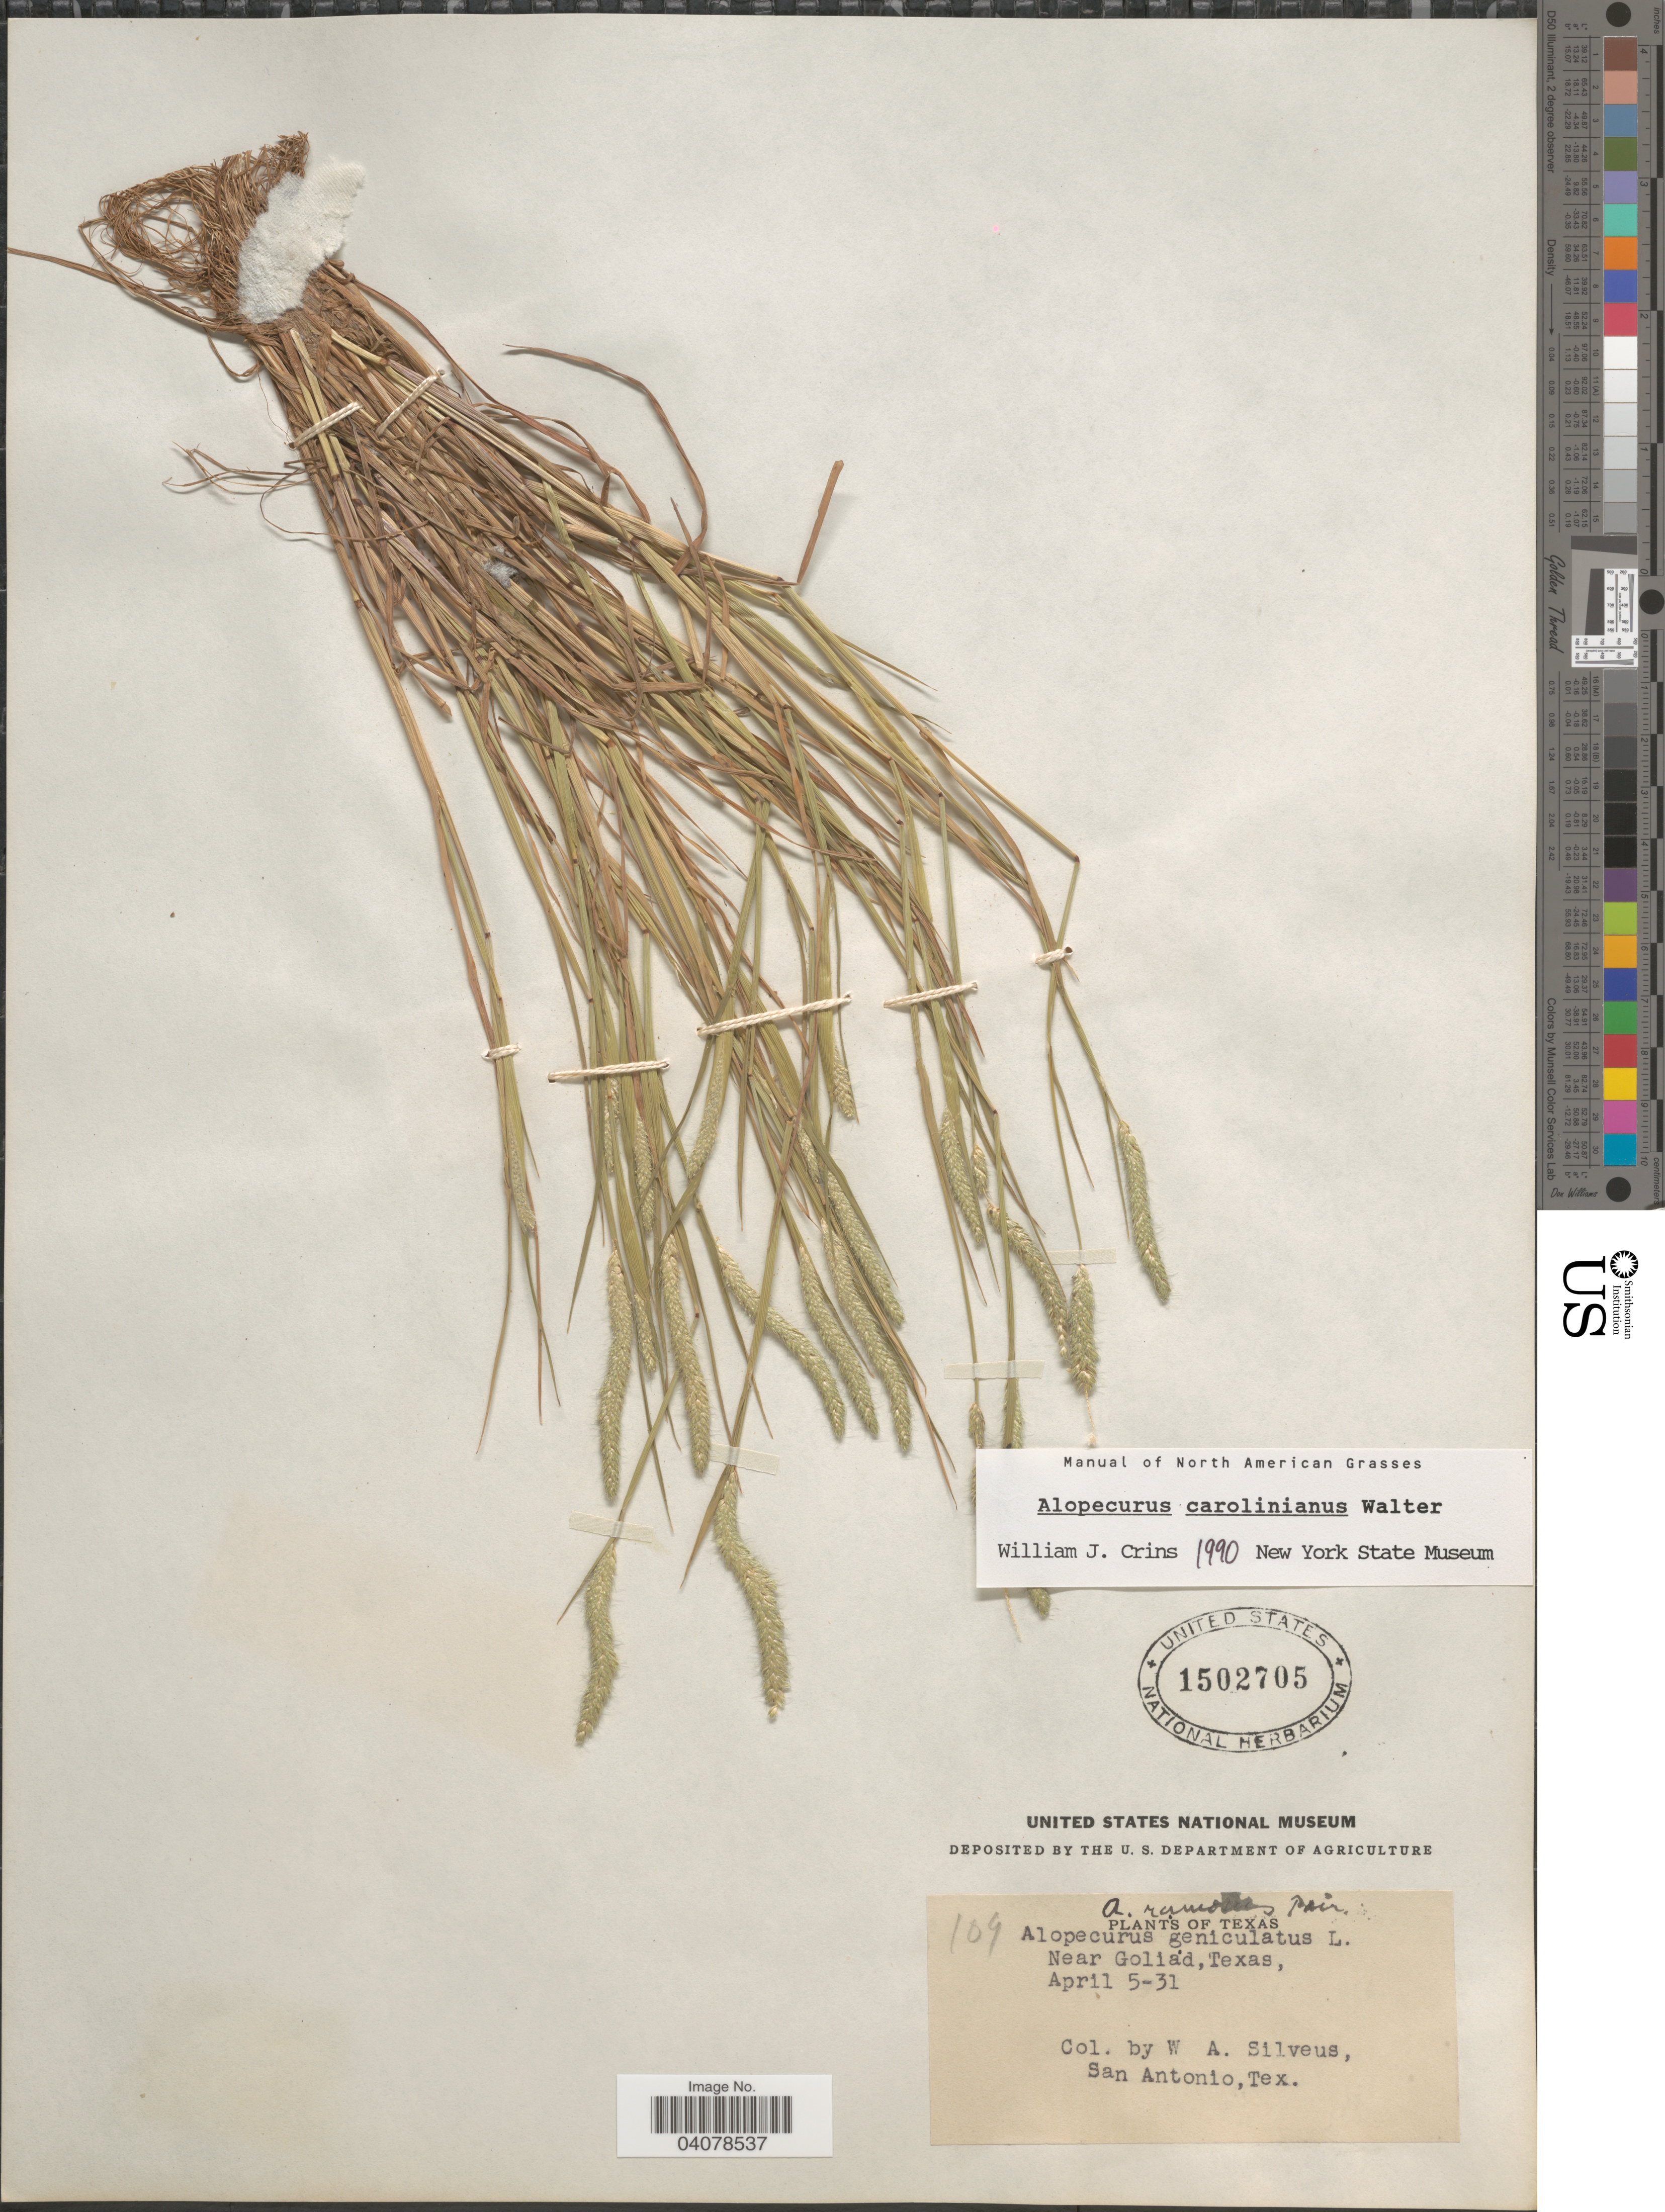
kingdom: Plantae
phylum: Tracheophyta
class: Liliopsida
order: Poales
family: Poaceae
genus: Alopecurus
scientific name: Alopecurus carolinianus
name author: Walter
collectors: W. Silveus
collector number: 109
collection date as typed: Transcribed d/m/y: 5/4/31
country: United States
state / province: Texas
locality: Near Goliad.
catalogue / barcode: US 1502705